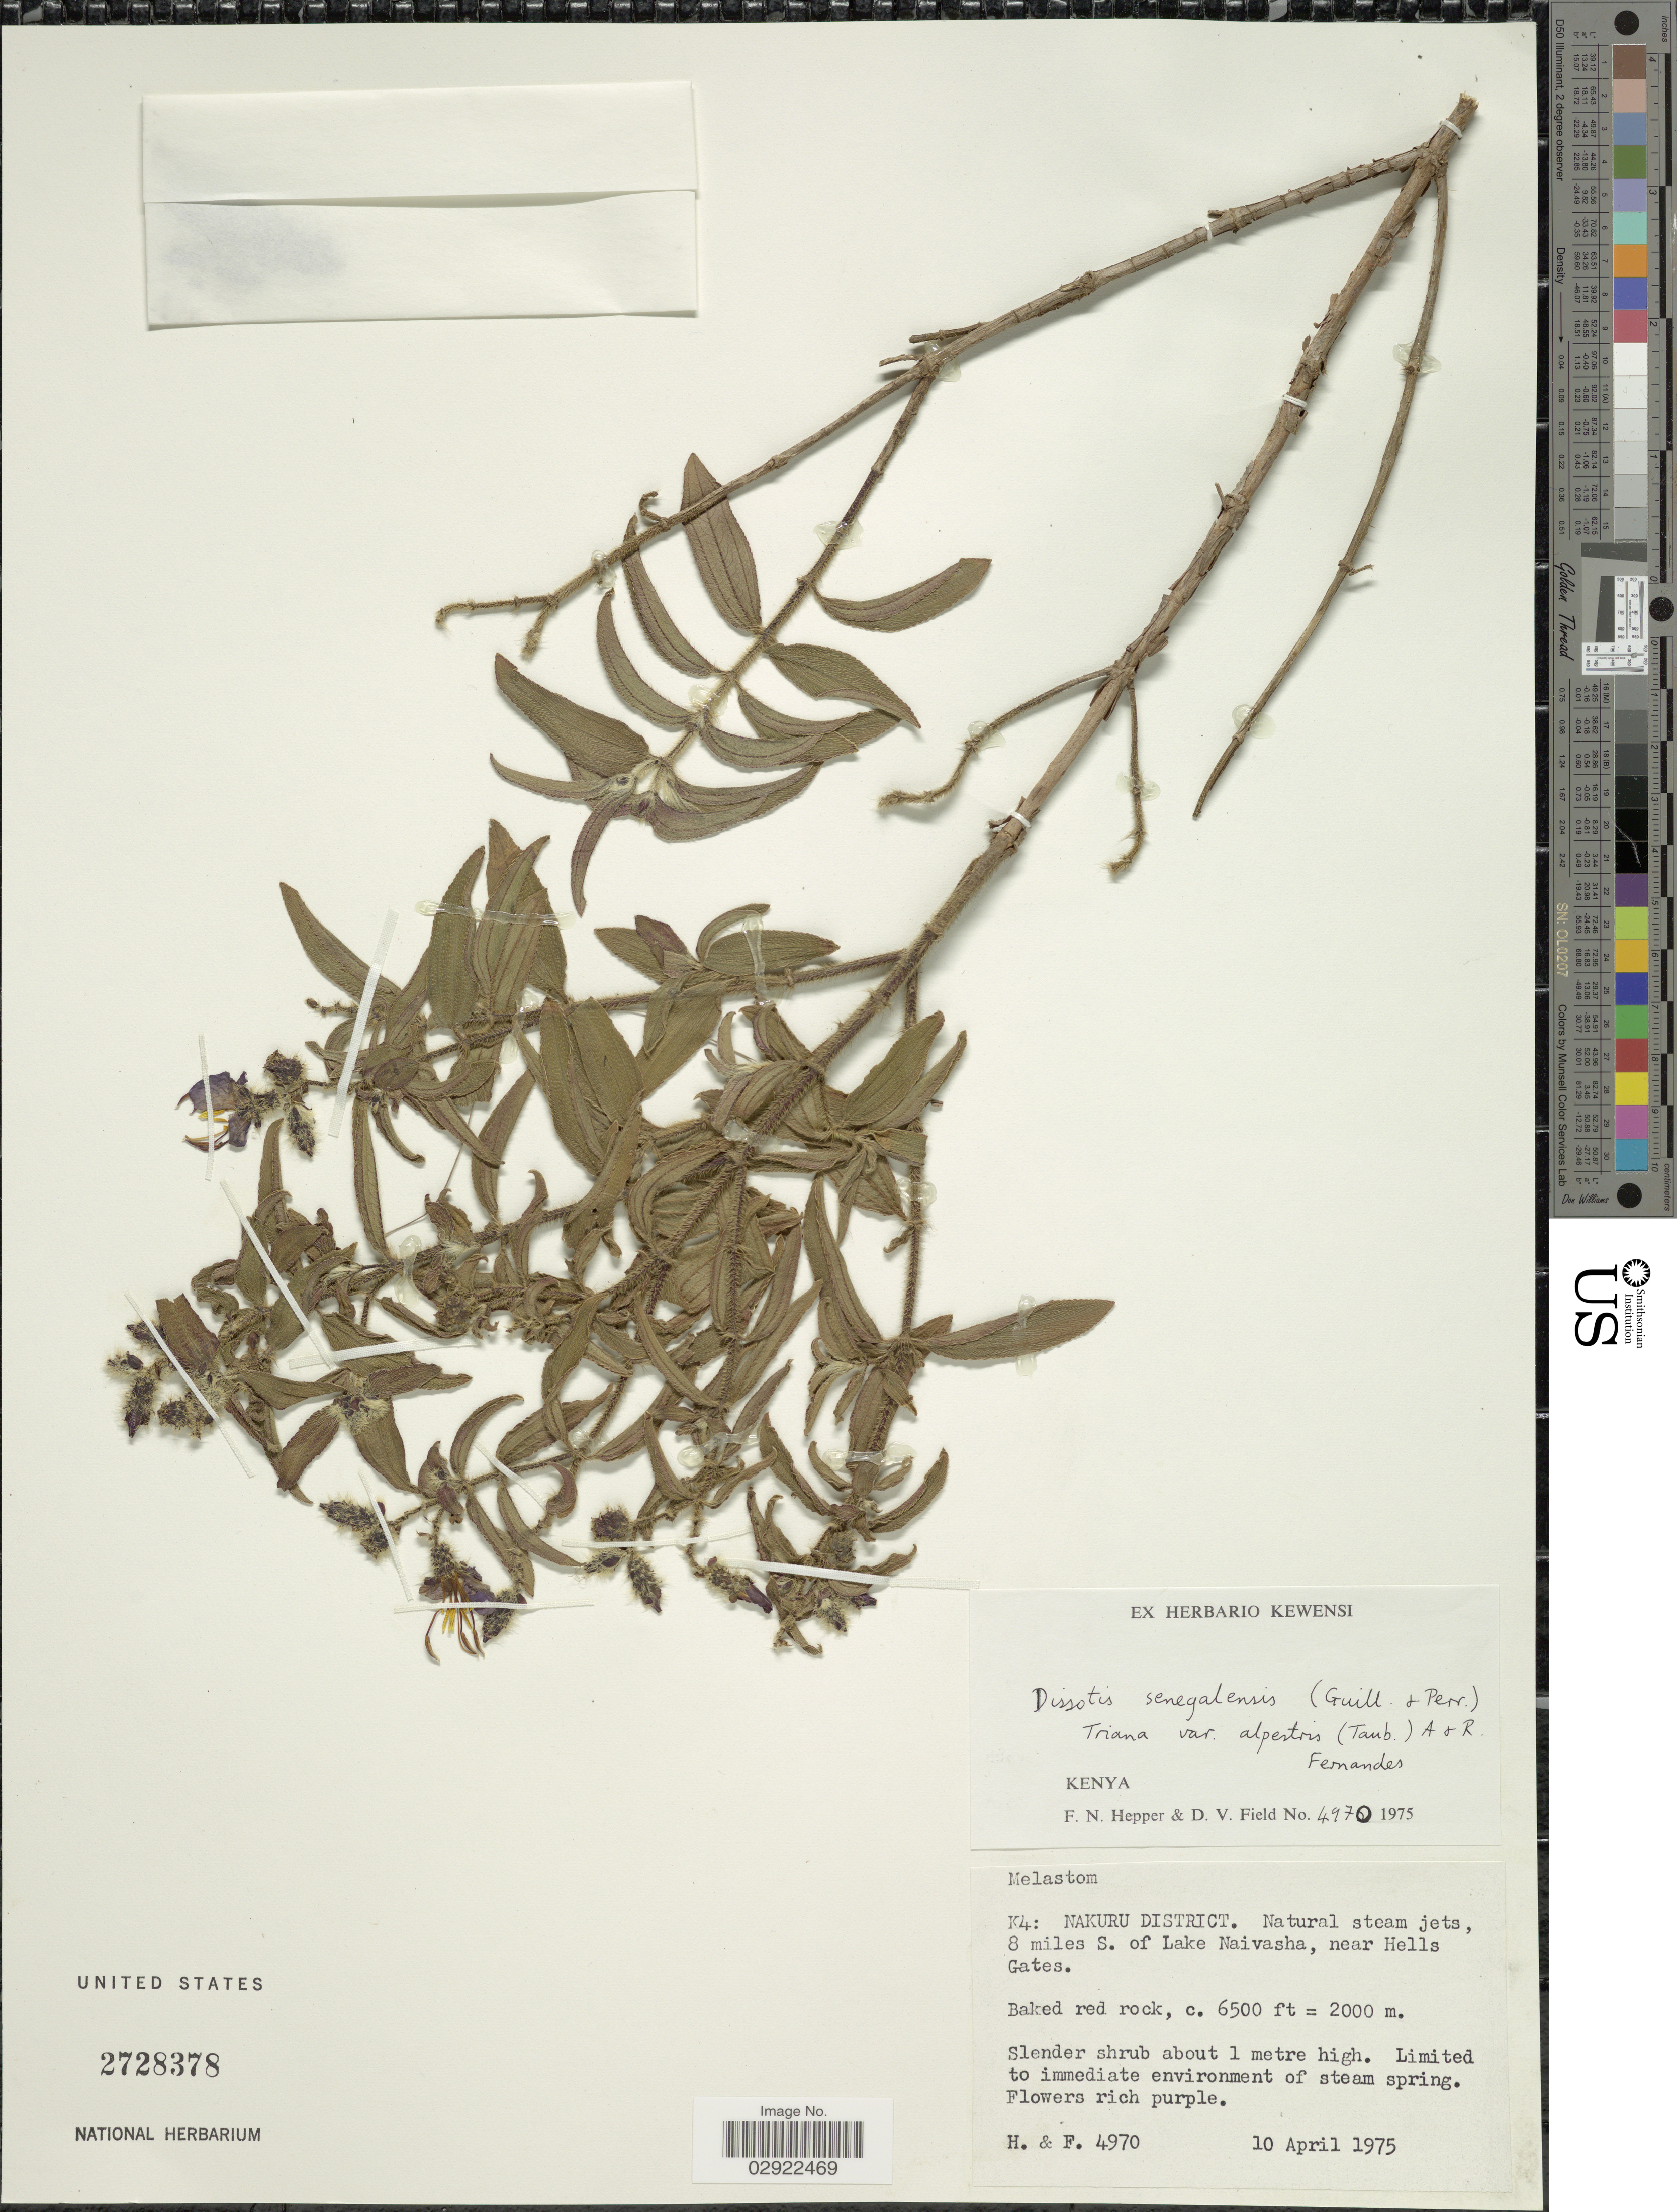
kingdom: Plantae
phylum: Tracheophyta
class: Magnoliopsida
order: Myrtales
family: Melastomataceae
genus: Nerophila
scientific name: Nerophila senegambiensis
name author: (Guill. & Perr.) Ver.-Lib. & R.D. Stone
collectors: F. Hepper & D. Field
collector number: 4970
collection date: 1975-04-10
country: Kenya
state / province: Nakuru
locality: K4: Nakuru District. Natural steam jets, 8 miles S. of Lake Naivasha, near Hells Gates.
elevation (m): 2000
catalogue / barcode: US 2728378